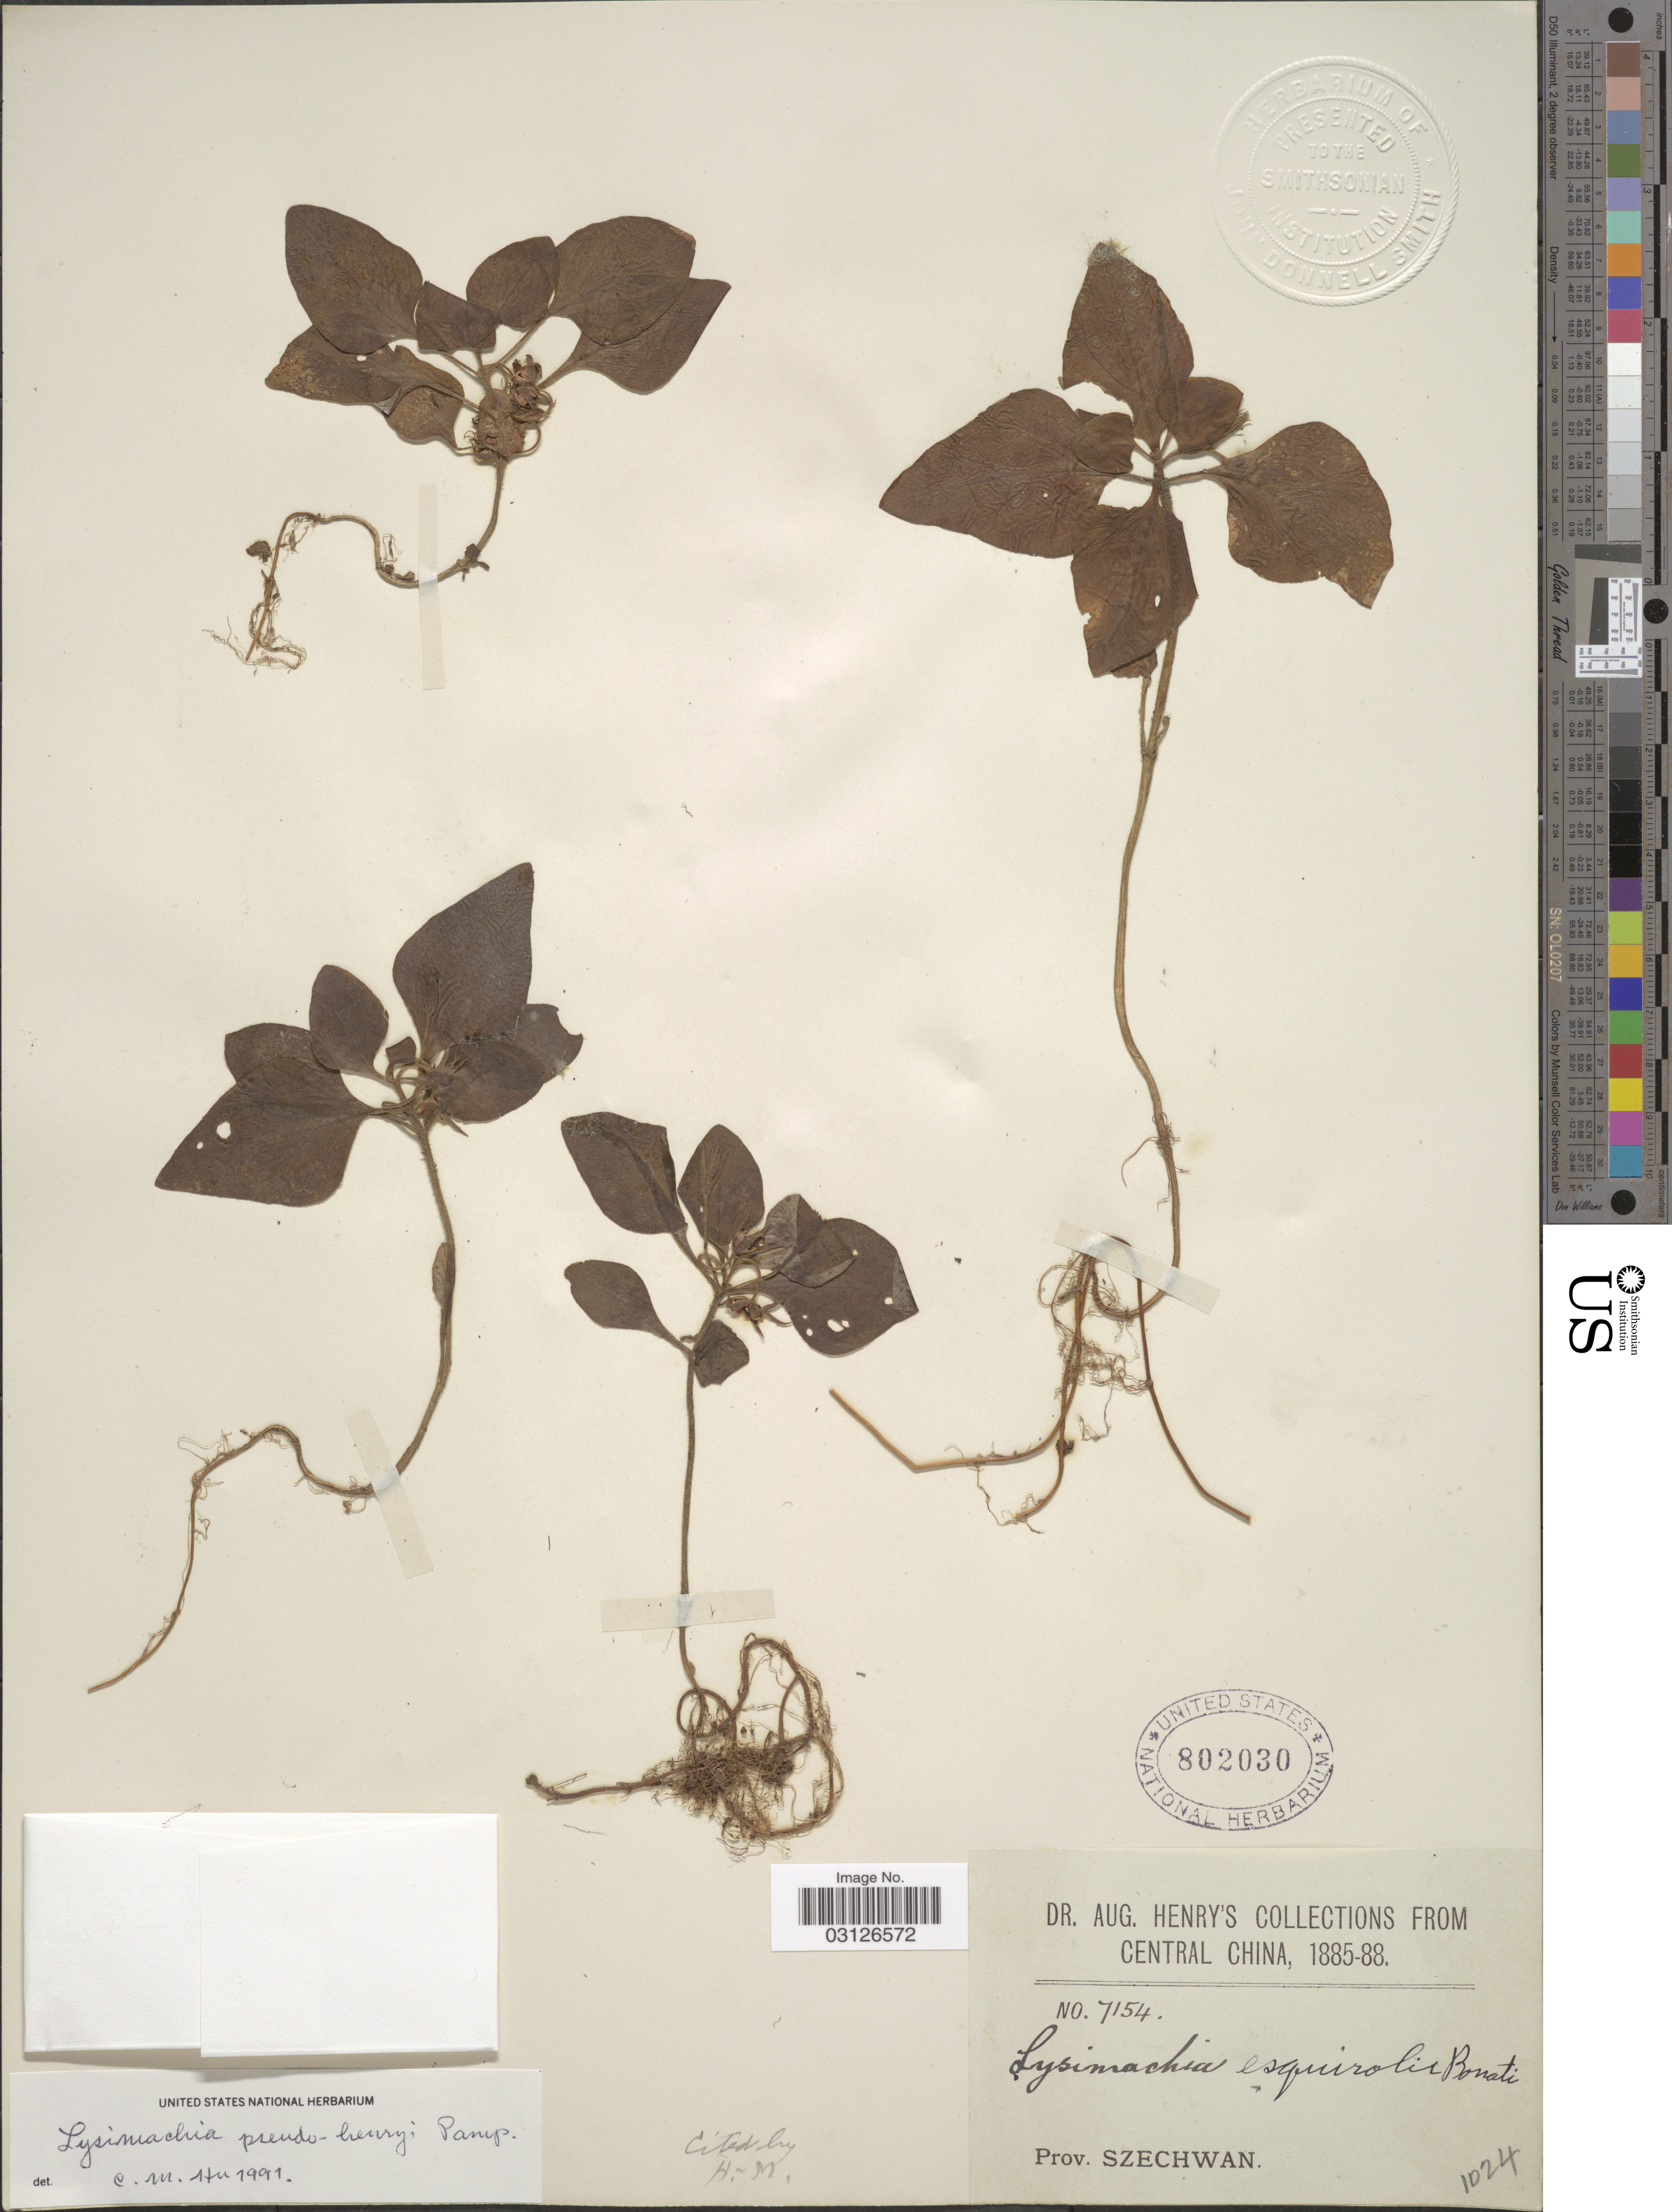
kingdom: Plantae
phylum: Tracheophyta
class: Magnoliopsida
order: Ericales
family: Primulaceae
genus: Lysimachia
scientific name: Lysimachia pseudohenryi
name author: Pamp.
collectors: A. Henry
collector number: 7154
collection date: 1885/1888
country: China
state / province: Sichuan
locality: Central China. Prov. Szechwan.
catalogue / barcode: US 802030